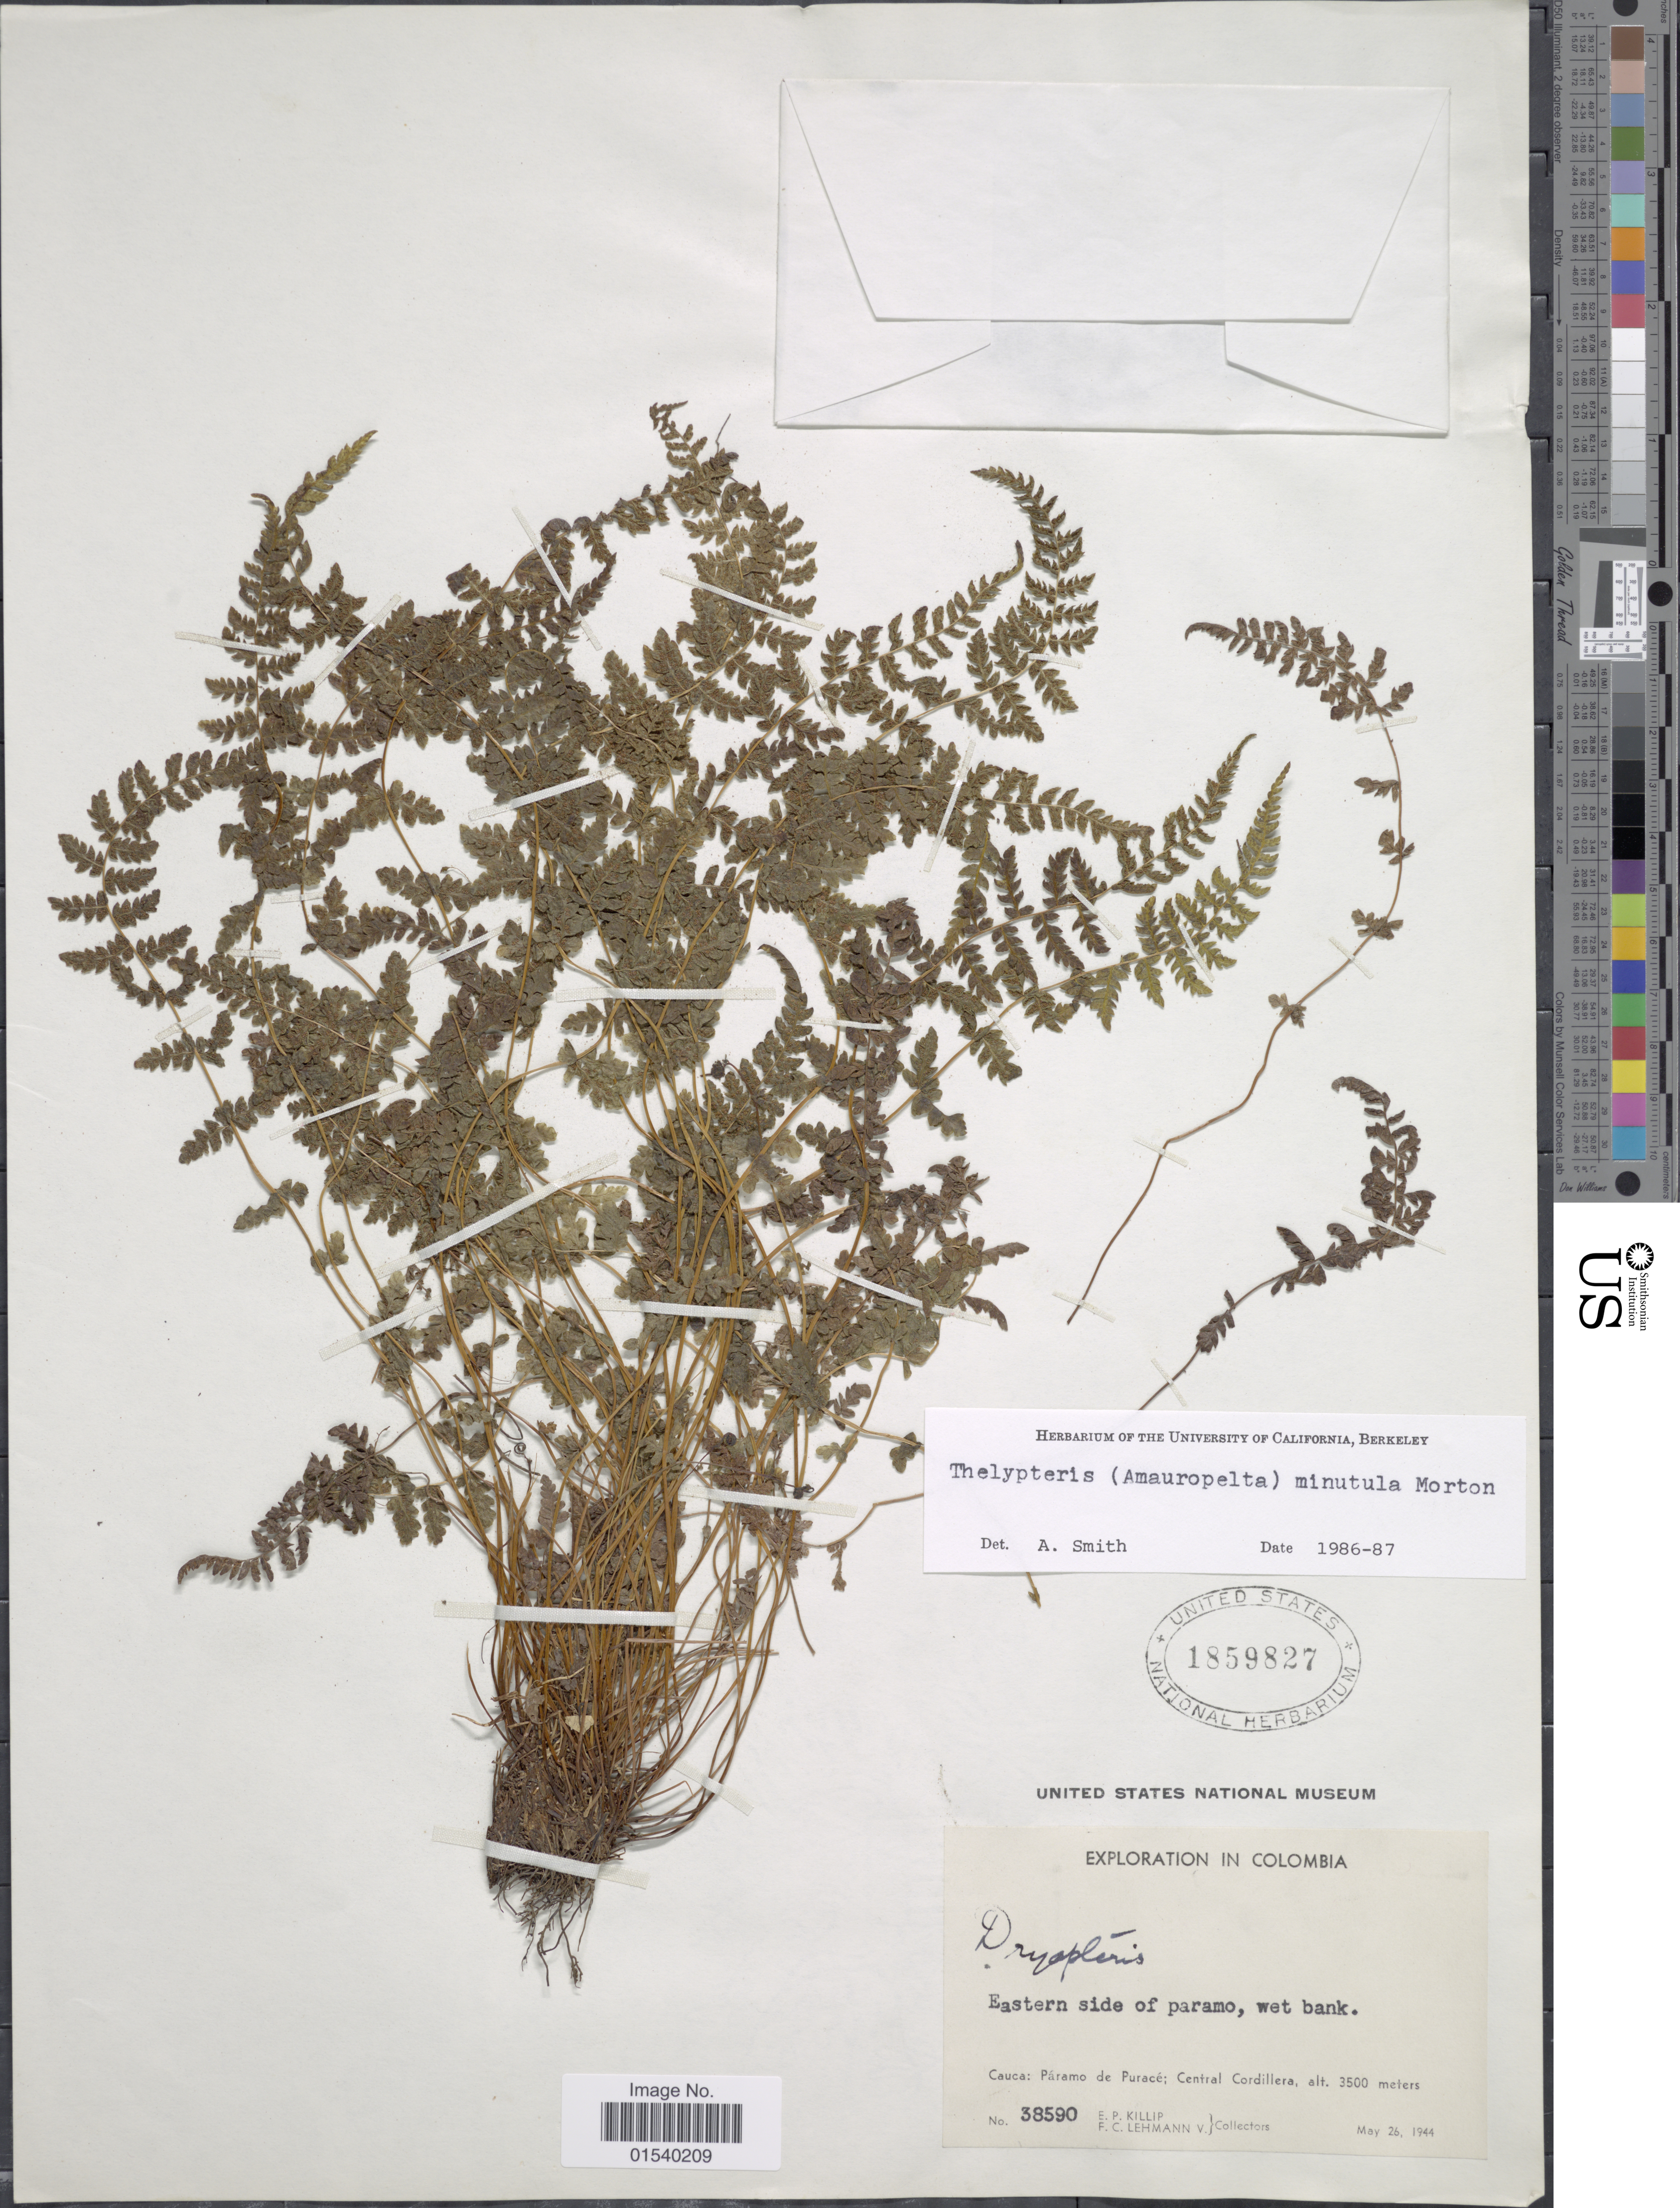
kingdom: Plantae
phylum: Tracheophyta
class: Polypodiopsida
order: Polypodiales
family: Thelypteridaceae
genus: Amauropelta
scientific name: Amauropelta minutula (C.V. Morton) comb. nov., ined 2015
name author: (C.V. Morton)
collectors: E. P. Killip & F. C. Lehmann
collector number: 38590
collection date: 1944-05-26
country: Colombia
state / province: Cauca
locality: Páramo de Puracé; Central Cordillera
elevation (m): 3500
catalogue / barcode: US 1859827